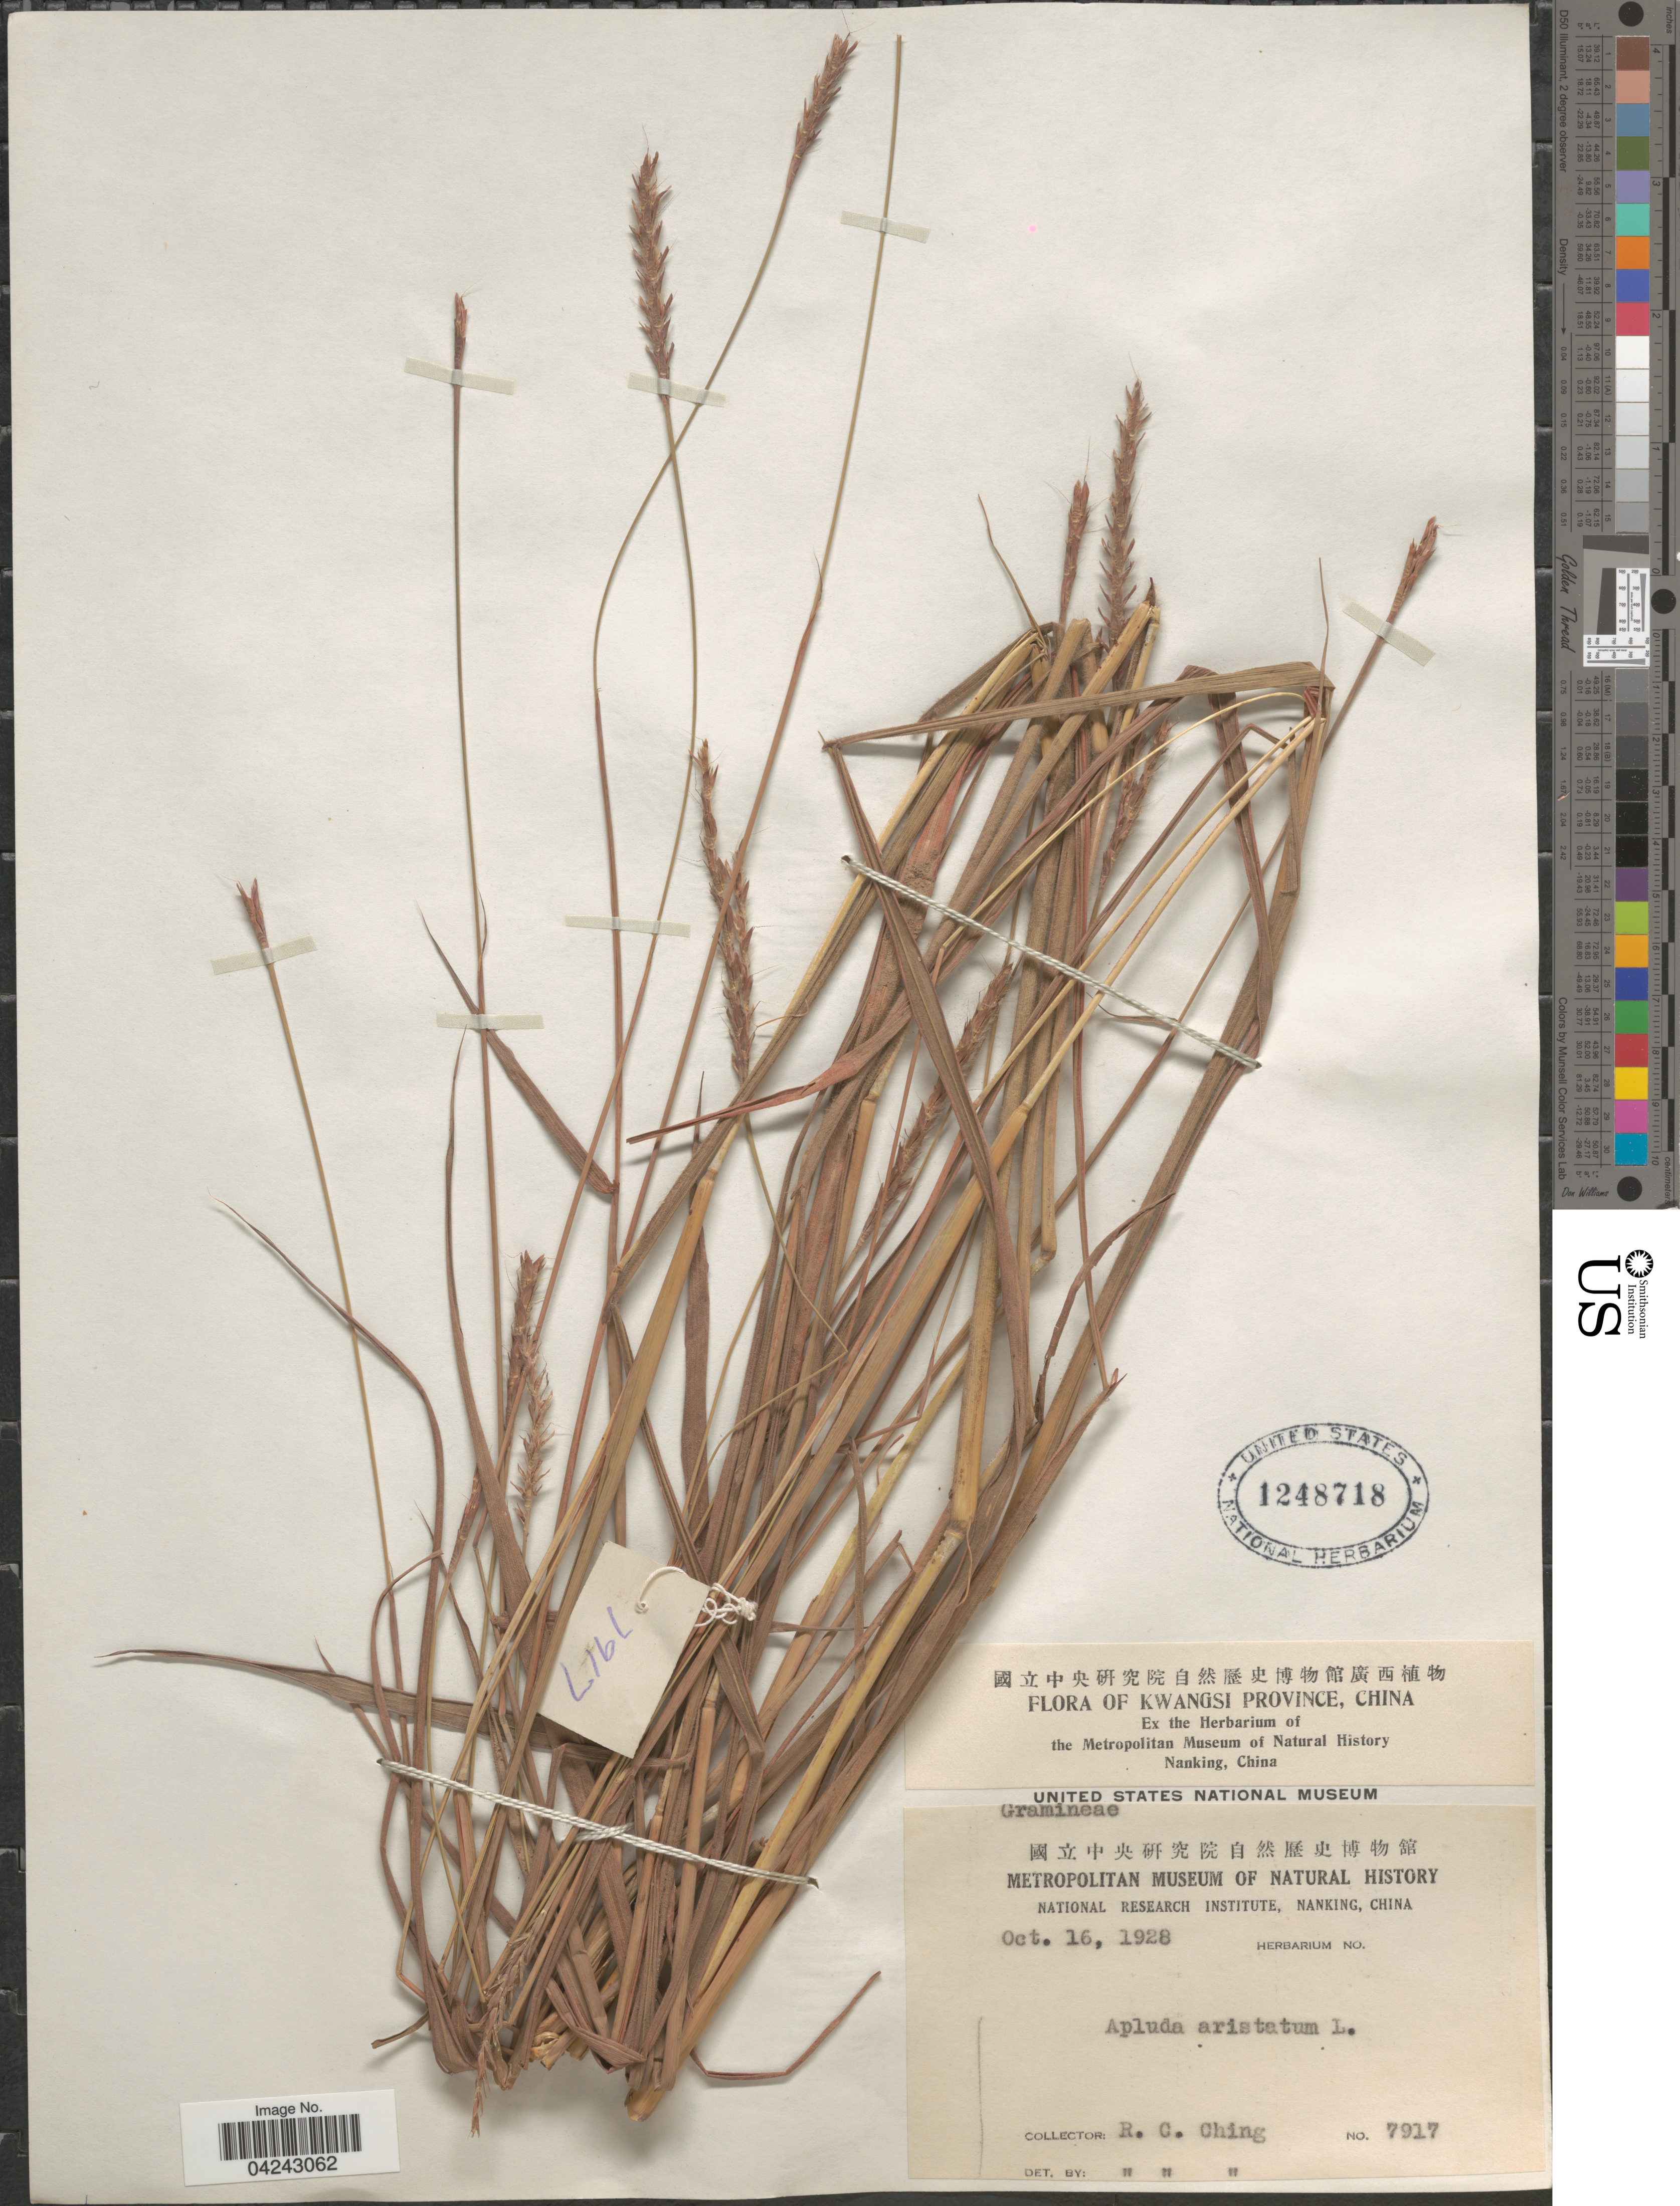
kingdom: Plantae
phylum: Tracheophyta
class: Liliopsida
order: Poales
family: Poaceae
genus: Ischaemum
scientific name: Ischaemum aristatum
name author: L.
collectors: R. C. Ching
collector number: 7917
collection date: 1928-10-16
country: China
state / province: Guangxi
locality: Kwangsi Province.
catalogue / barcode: US 1248718